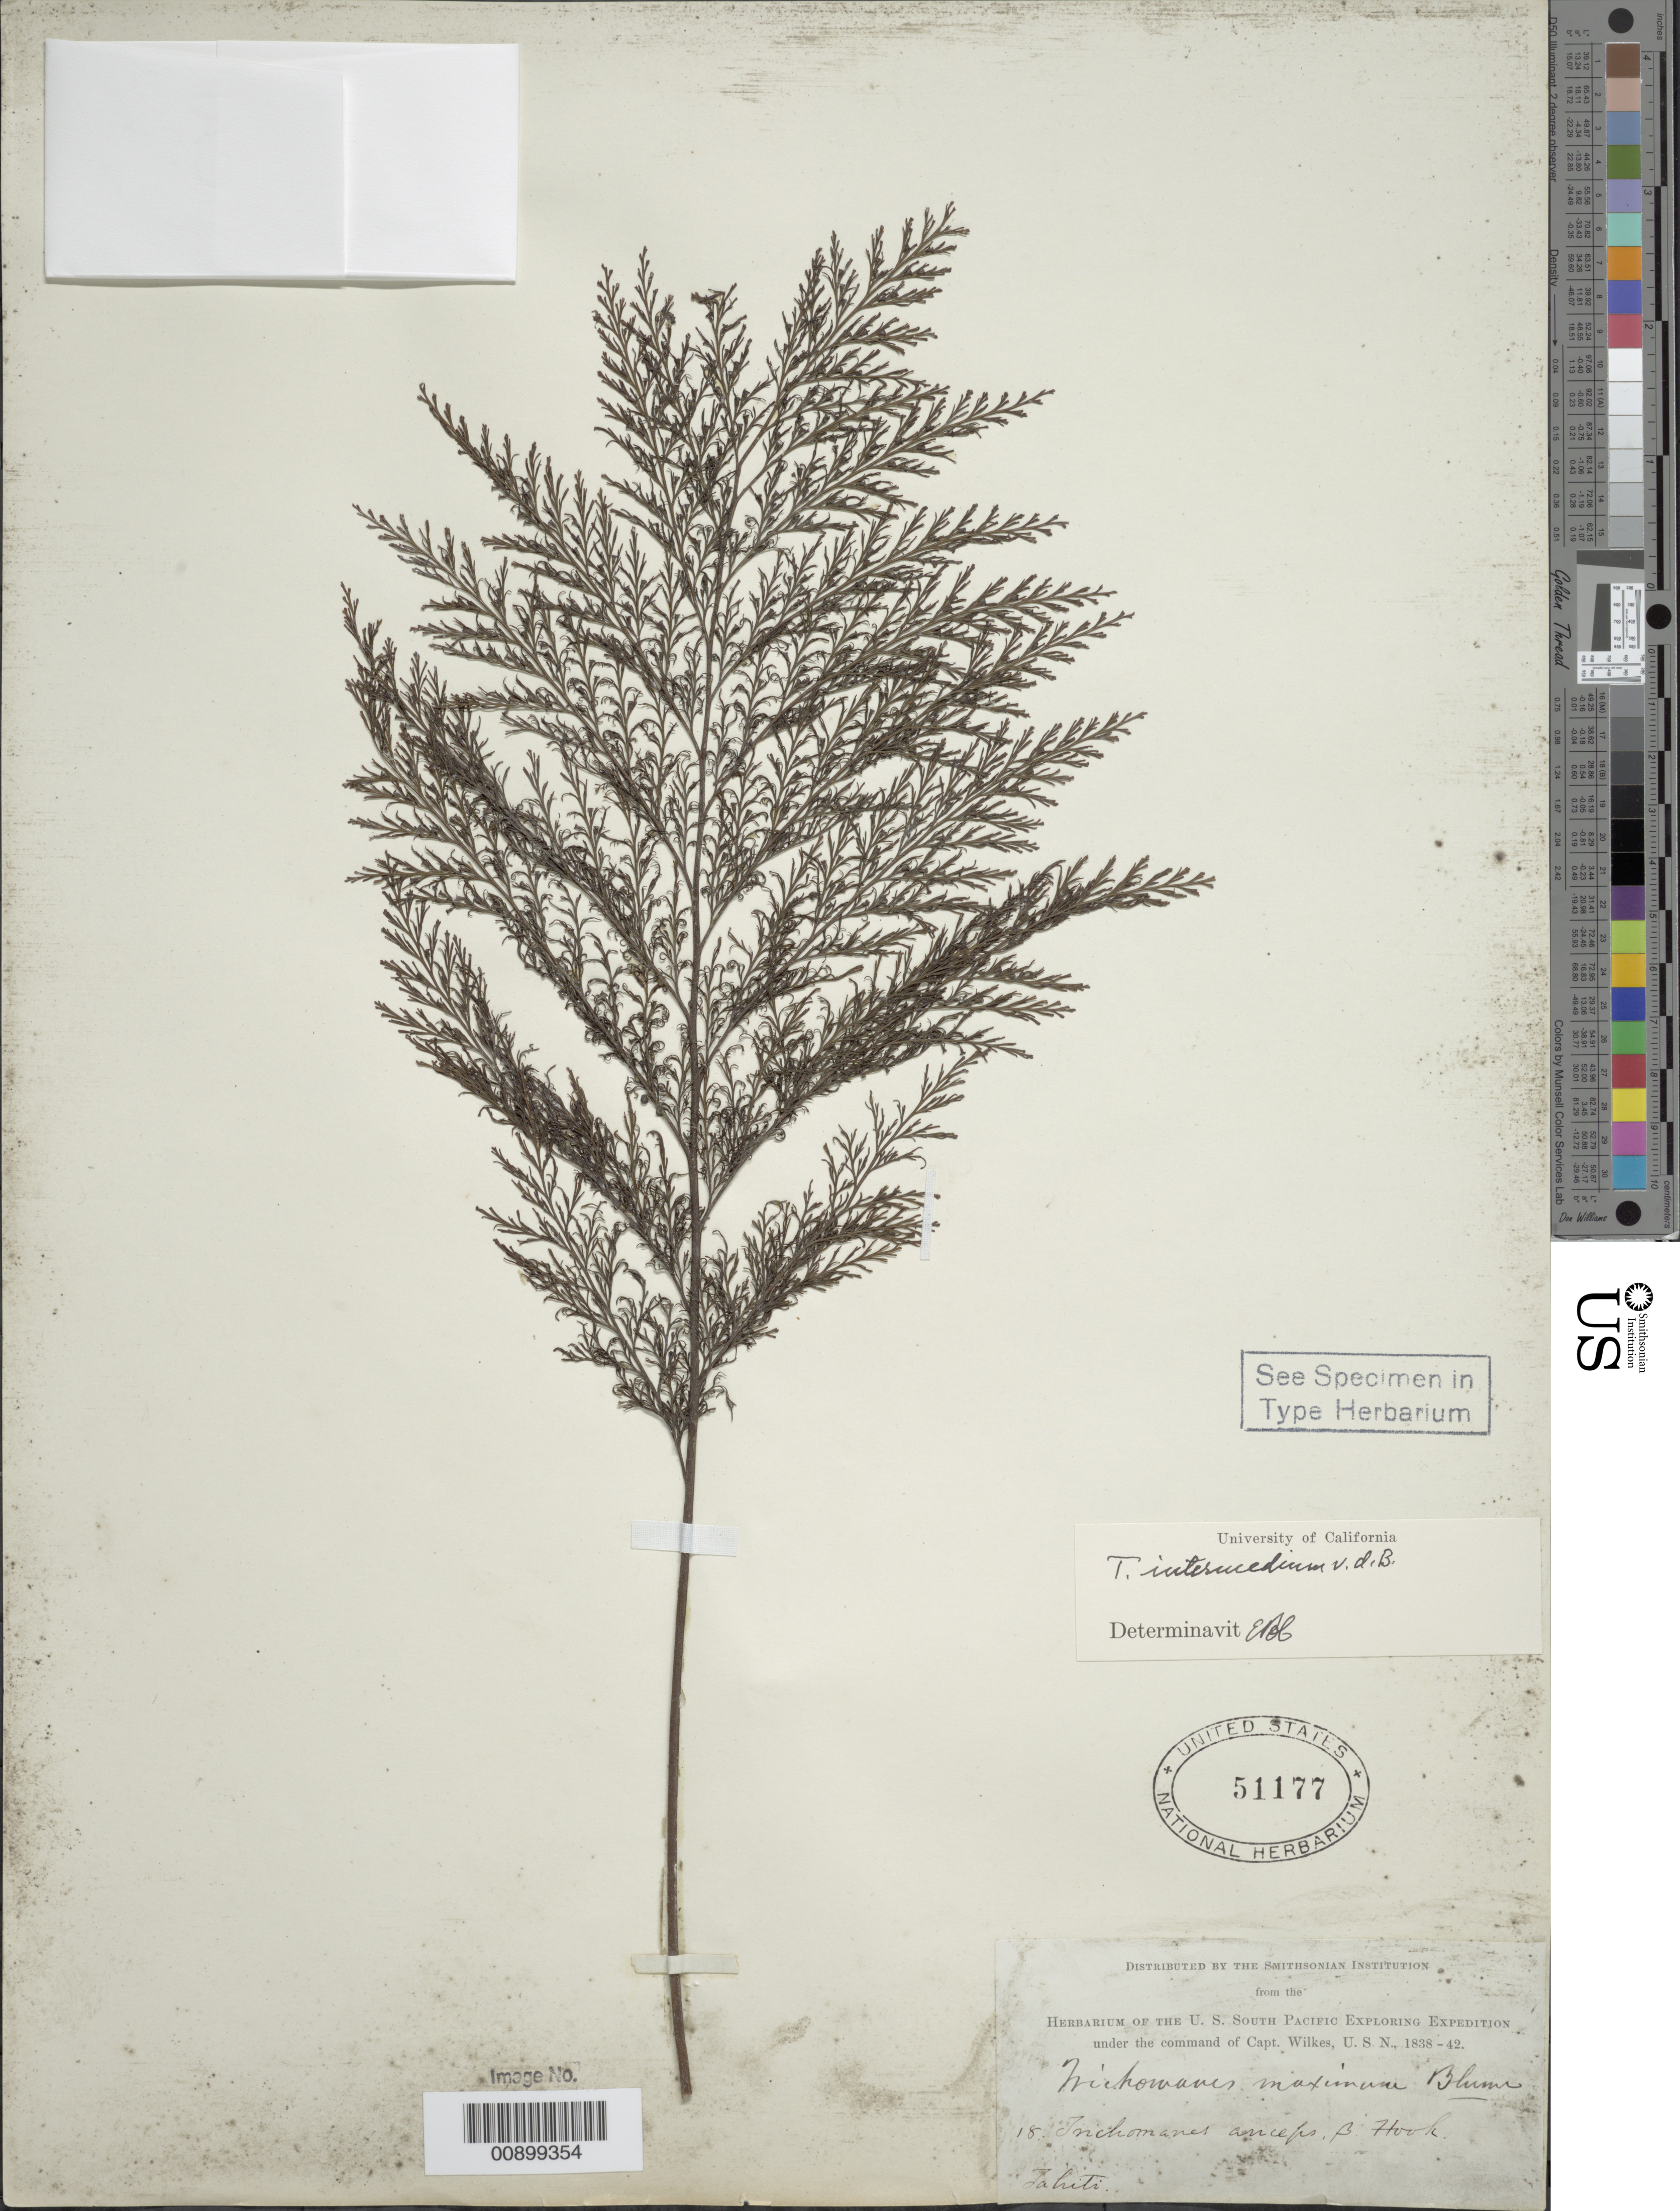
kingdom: Plantae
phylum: Tracheophyta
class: Polypodiopsida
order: Hymenophyllales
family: Hymenophyllaceae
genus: Crepidomanes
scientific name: Crepidomanes intermedium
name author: (Bosch) Ebihara & K. Iwats.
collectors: Wilkes Explor. Exped.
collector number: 18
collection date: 1838/1842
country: French Polynesia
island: Tahiti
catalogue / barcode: US 51177